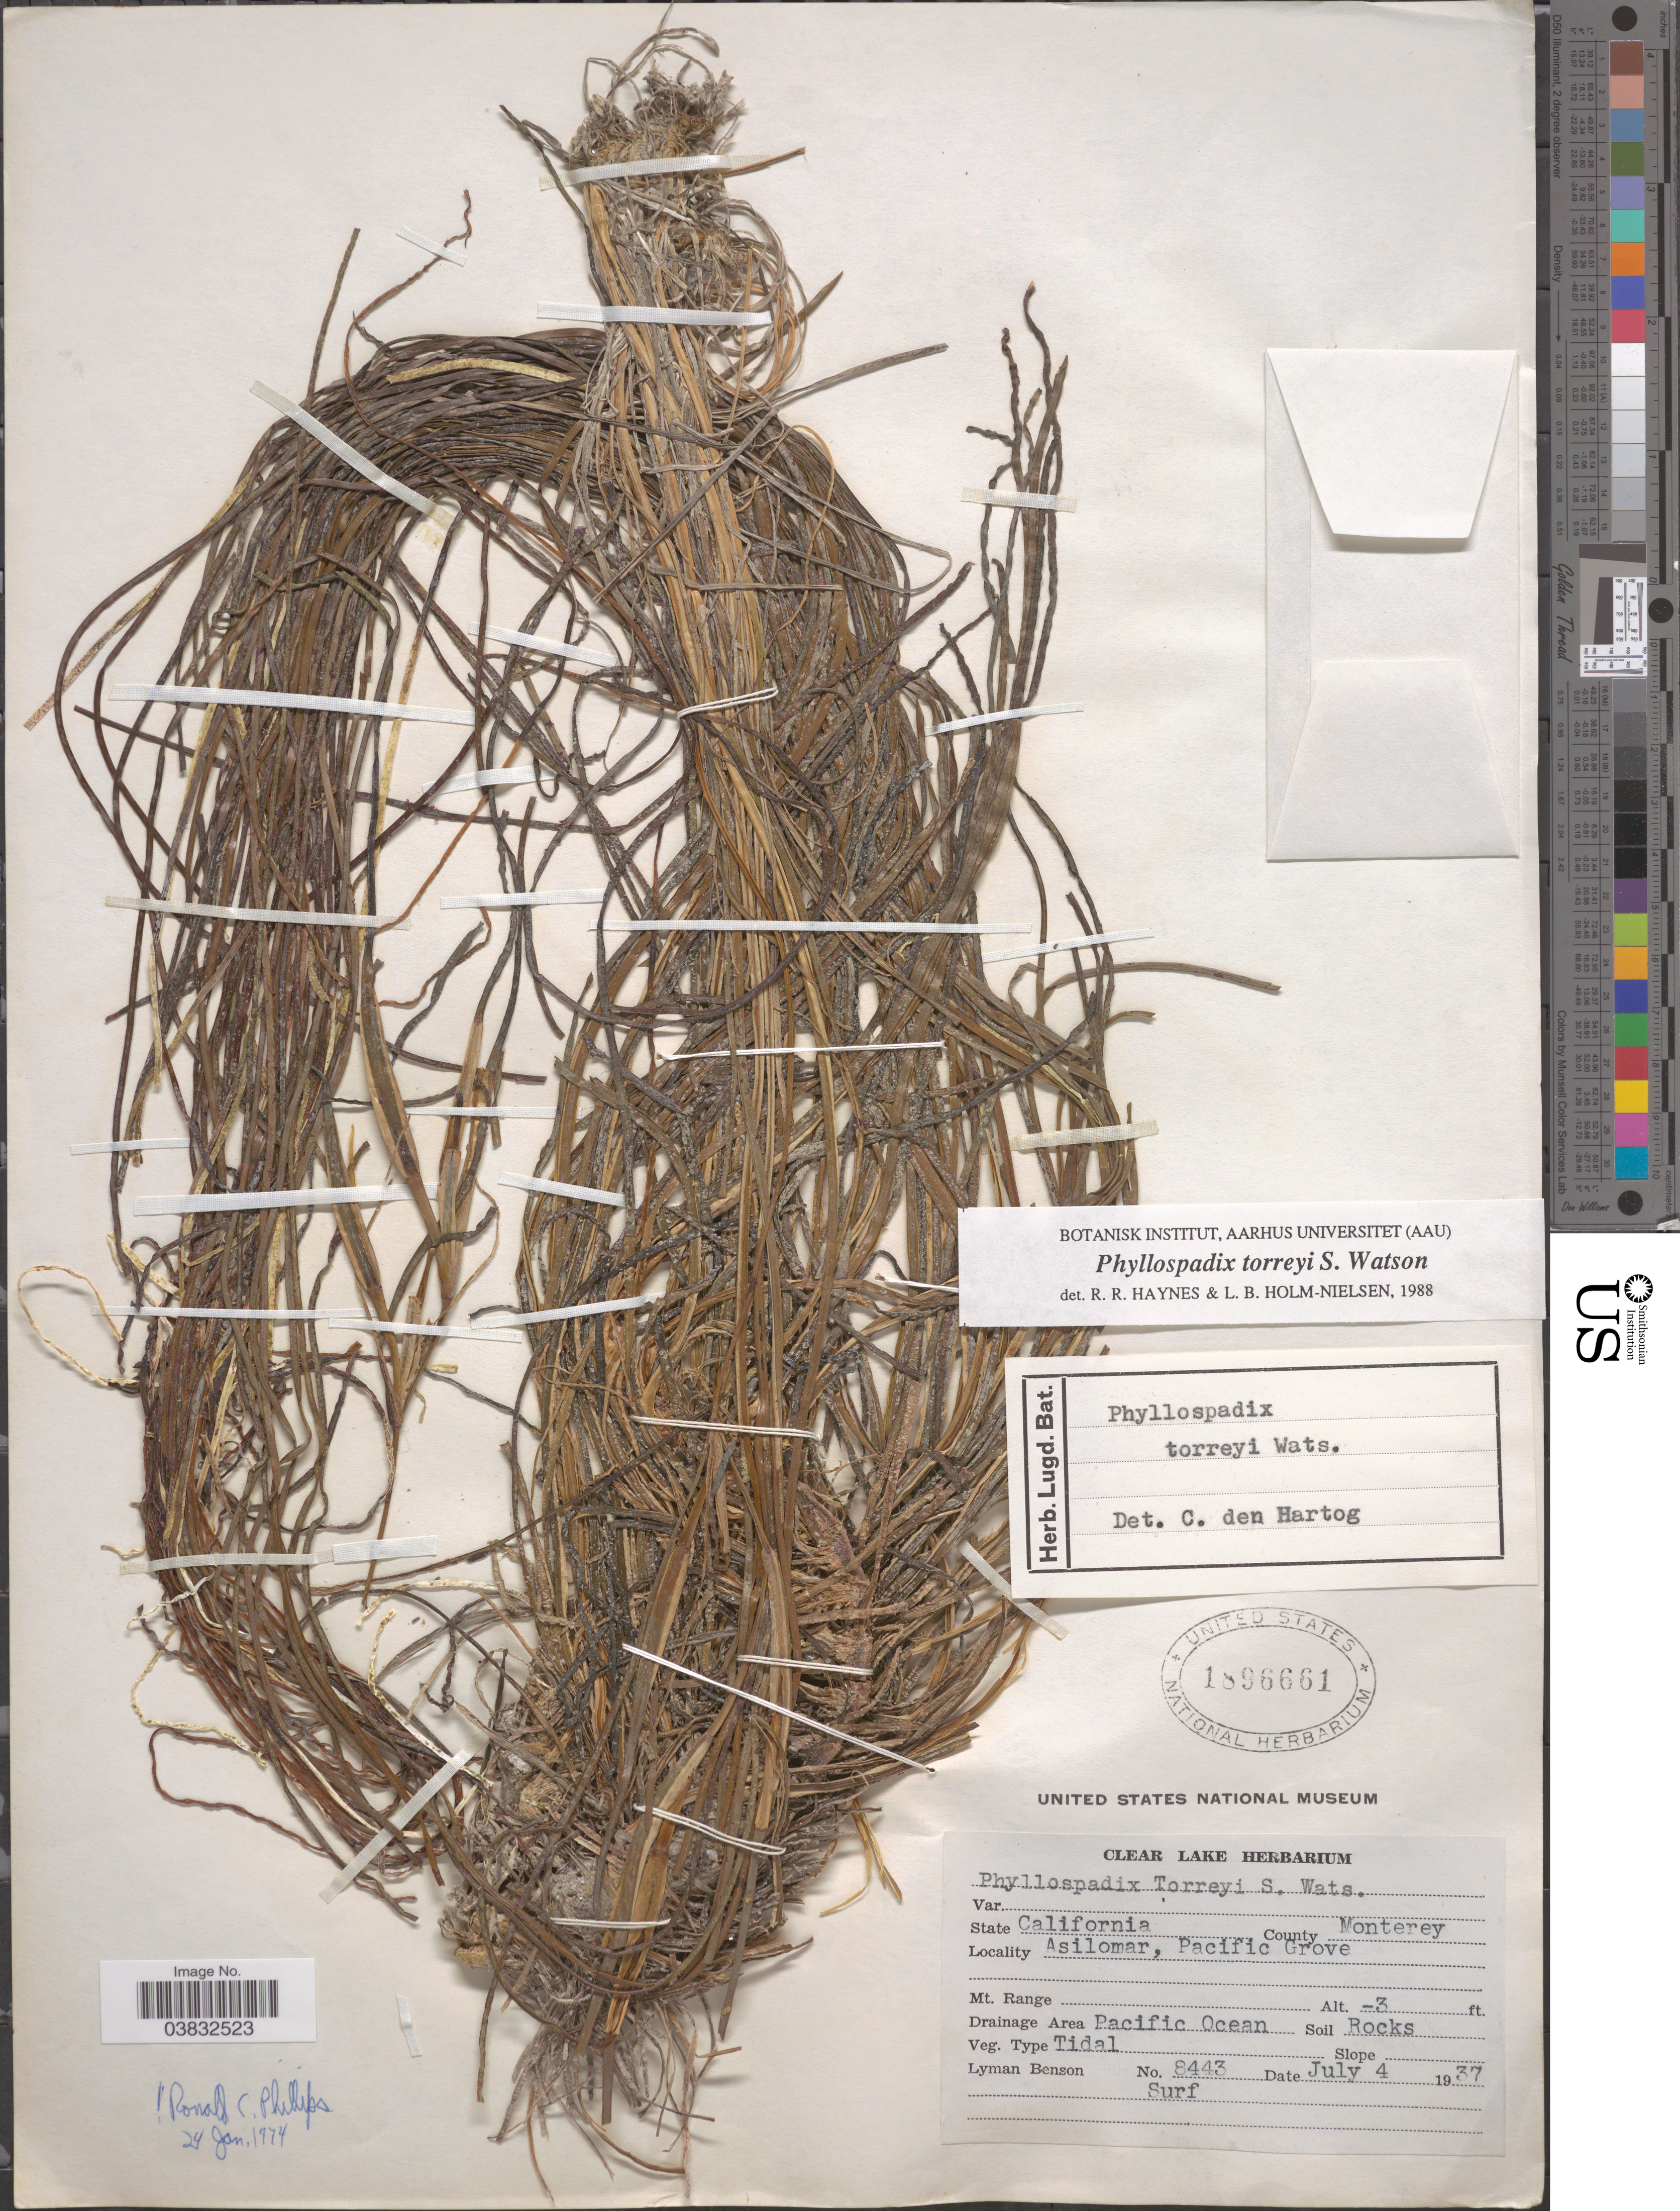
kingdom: Plantae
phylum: Tracheophyta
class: Liliopsida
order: Alismatales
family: Zosteraceae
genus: Phyllospadix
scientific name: Phyllospadix torreyi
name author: S. Watson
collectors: L. D. Benson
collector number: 8443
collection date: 1937-07-04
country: United States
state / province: California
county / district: Monterey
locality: County Monterey. Asilomar, Pacific Grove. Drainage Area Pacific Ocean.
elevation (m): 1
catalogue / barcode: US 1896661